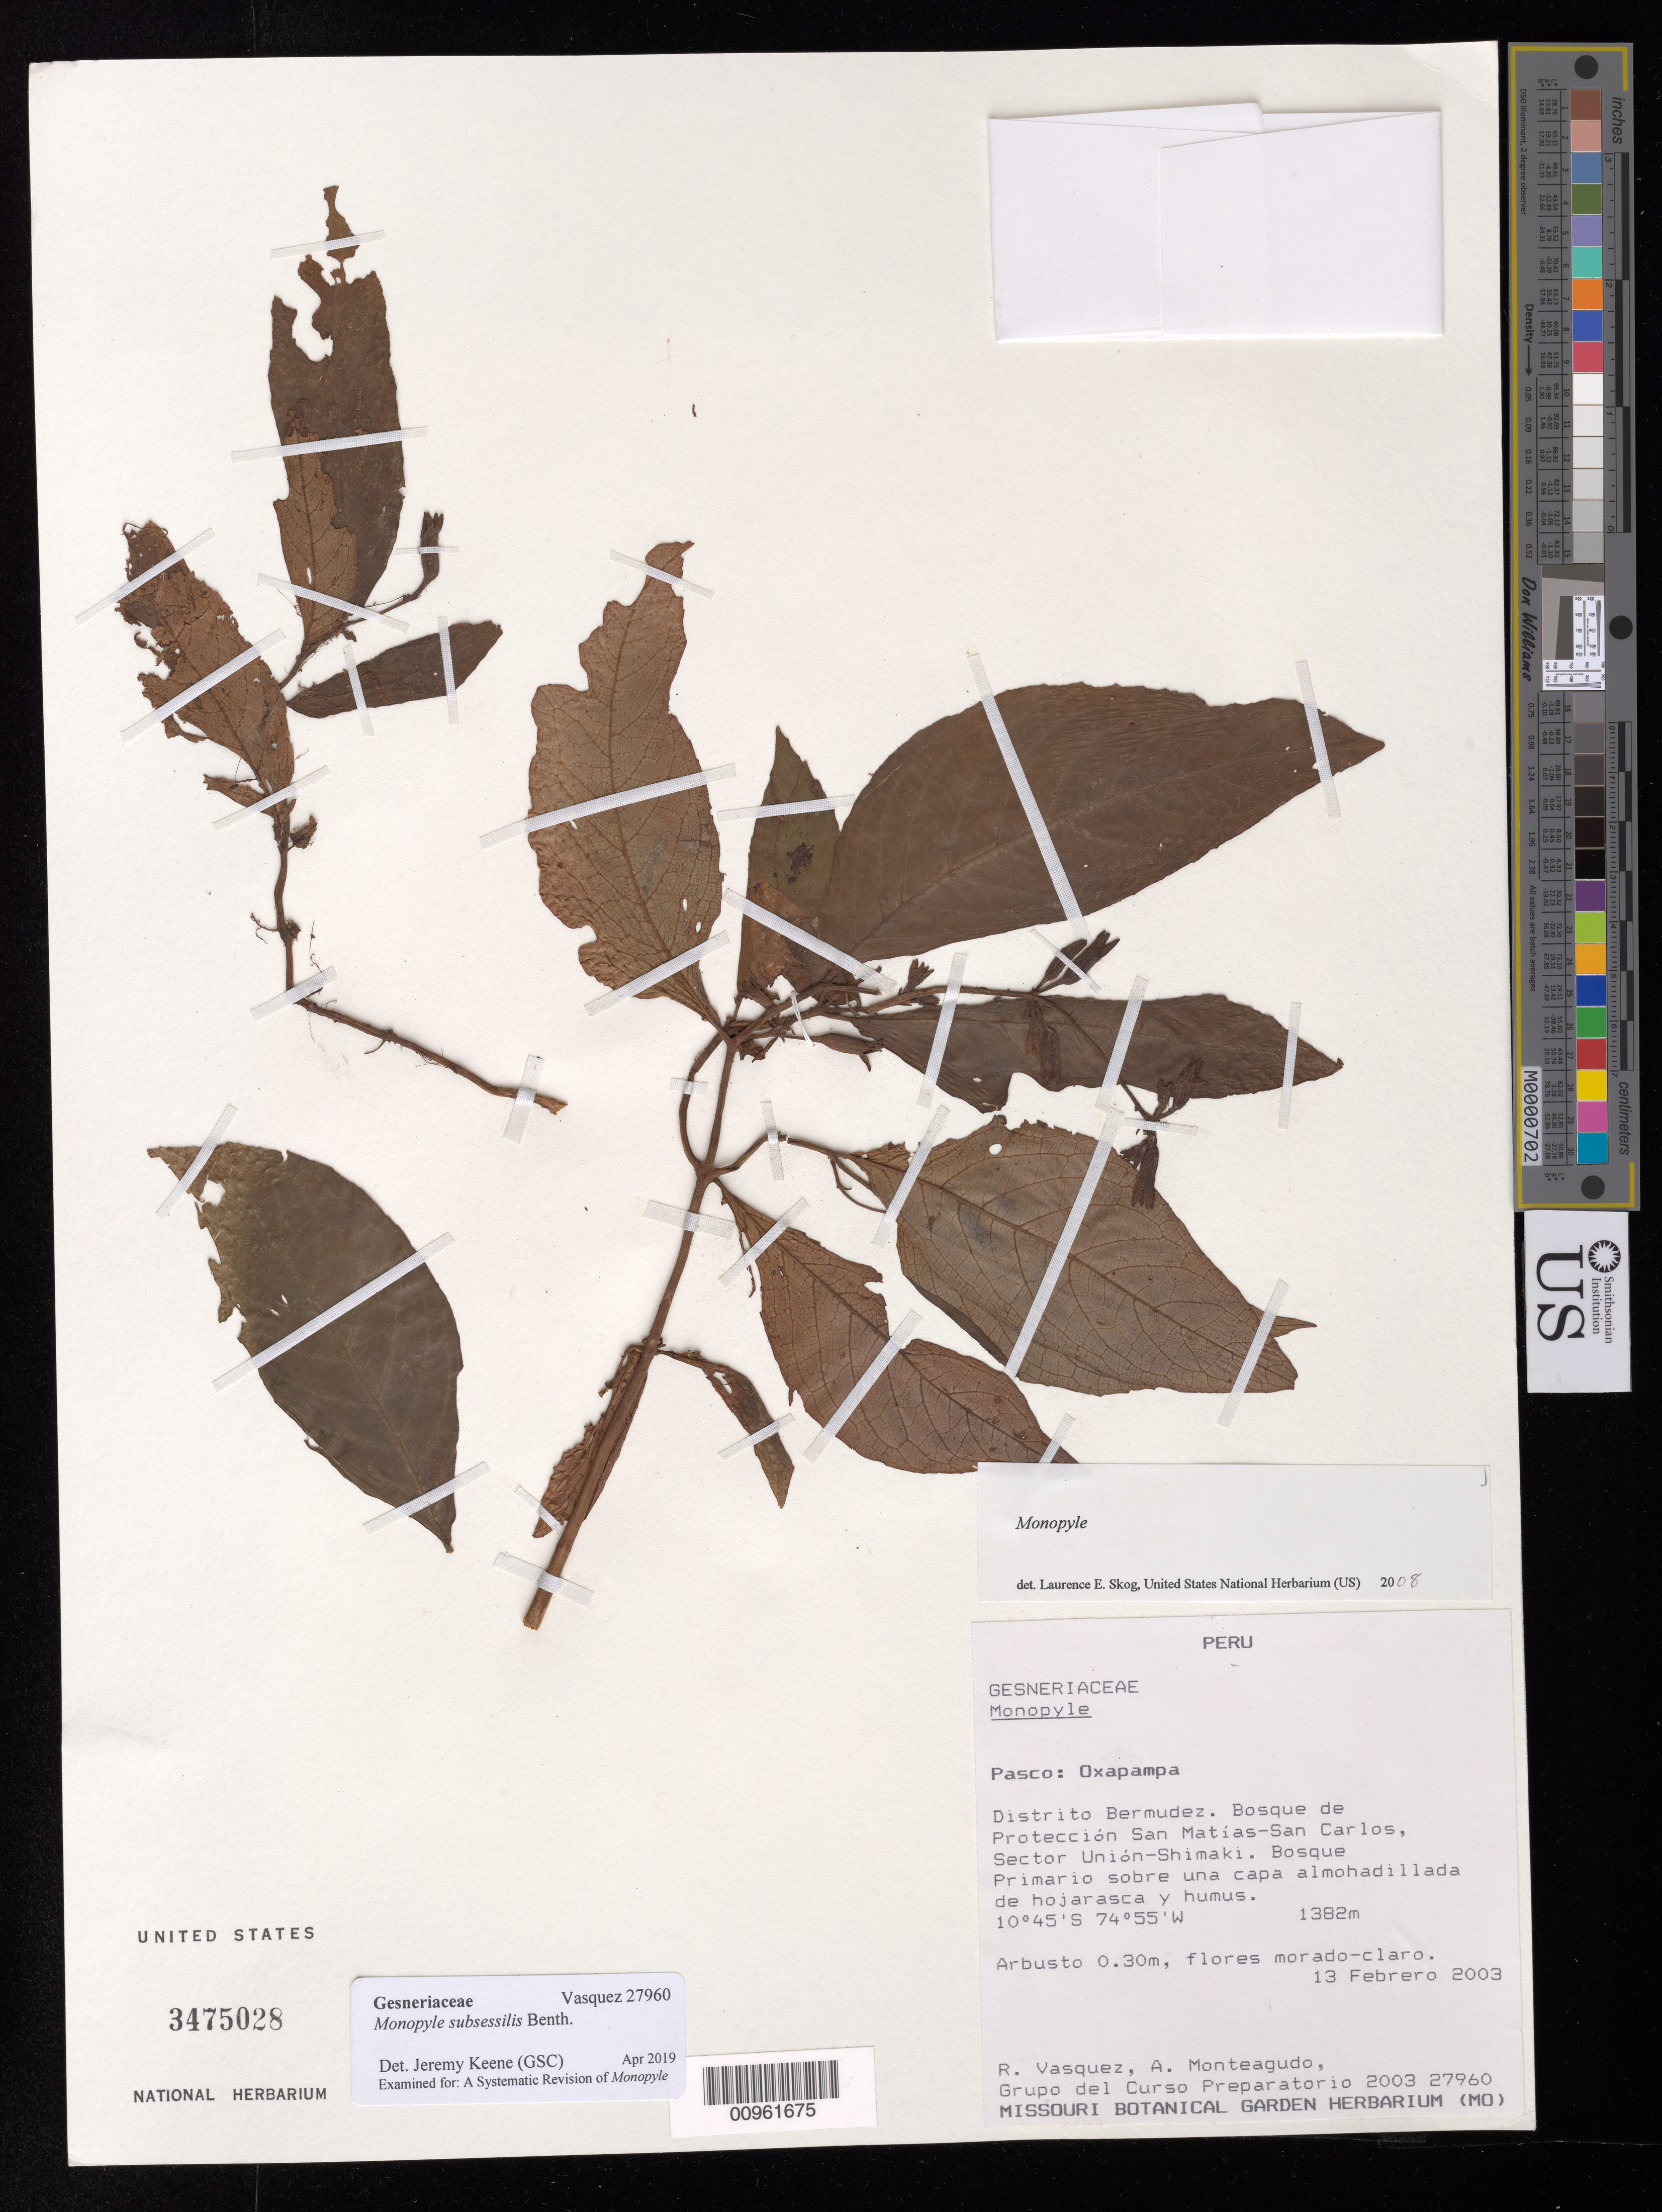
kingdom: Plantae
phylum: Tracheophyta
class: Magnoliopsida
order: Lamiales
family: Gesneriaceae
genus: Monopyle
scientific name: Monopyle subsessilis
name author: Benth.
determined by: Keene, J.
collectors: R. Vásquez, A. Monteagudo & Grupo del Curso Preparatorio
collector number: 27960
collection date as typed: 13 Feb 2003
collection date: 2003-02-13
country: Peru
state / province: Pasco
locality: Pasco: Oxapampa. Distrito Bermudez. Bosque de Protección San Matías-San Carlos, Sector Unión-Shimaki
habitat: Bosque sobre una capa almohadillada de hojarasca y humus.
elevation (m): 1382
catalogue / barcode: US 3475028